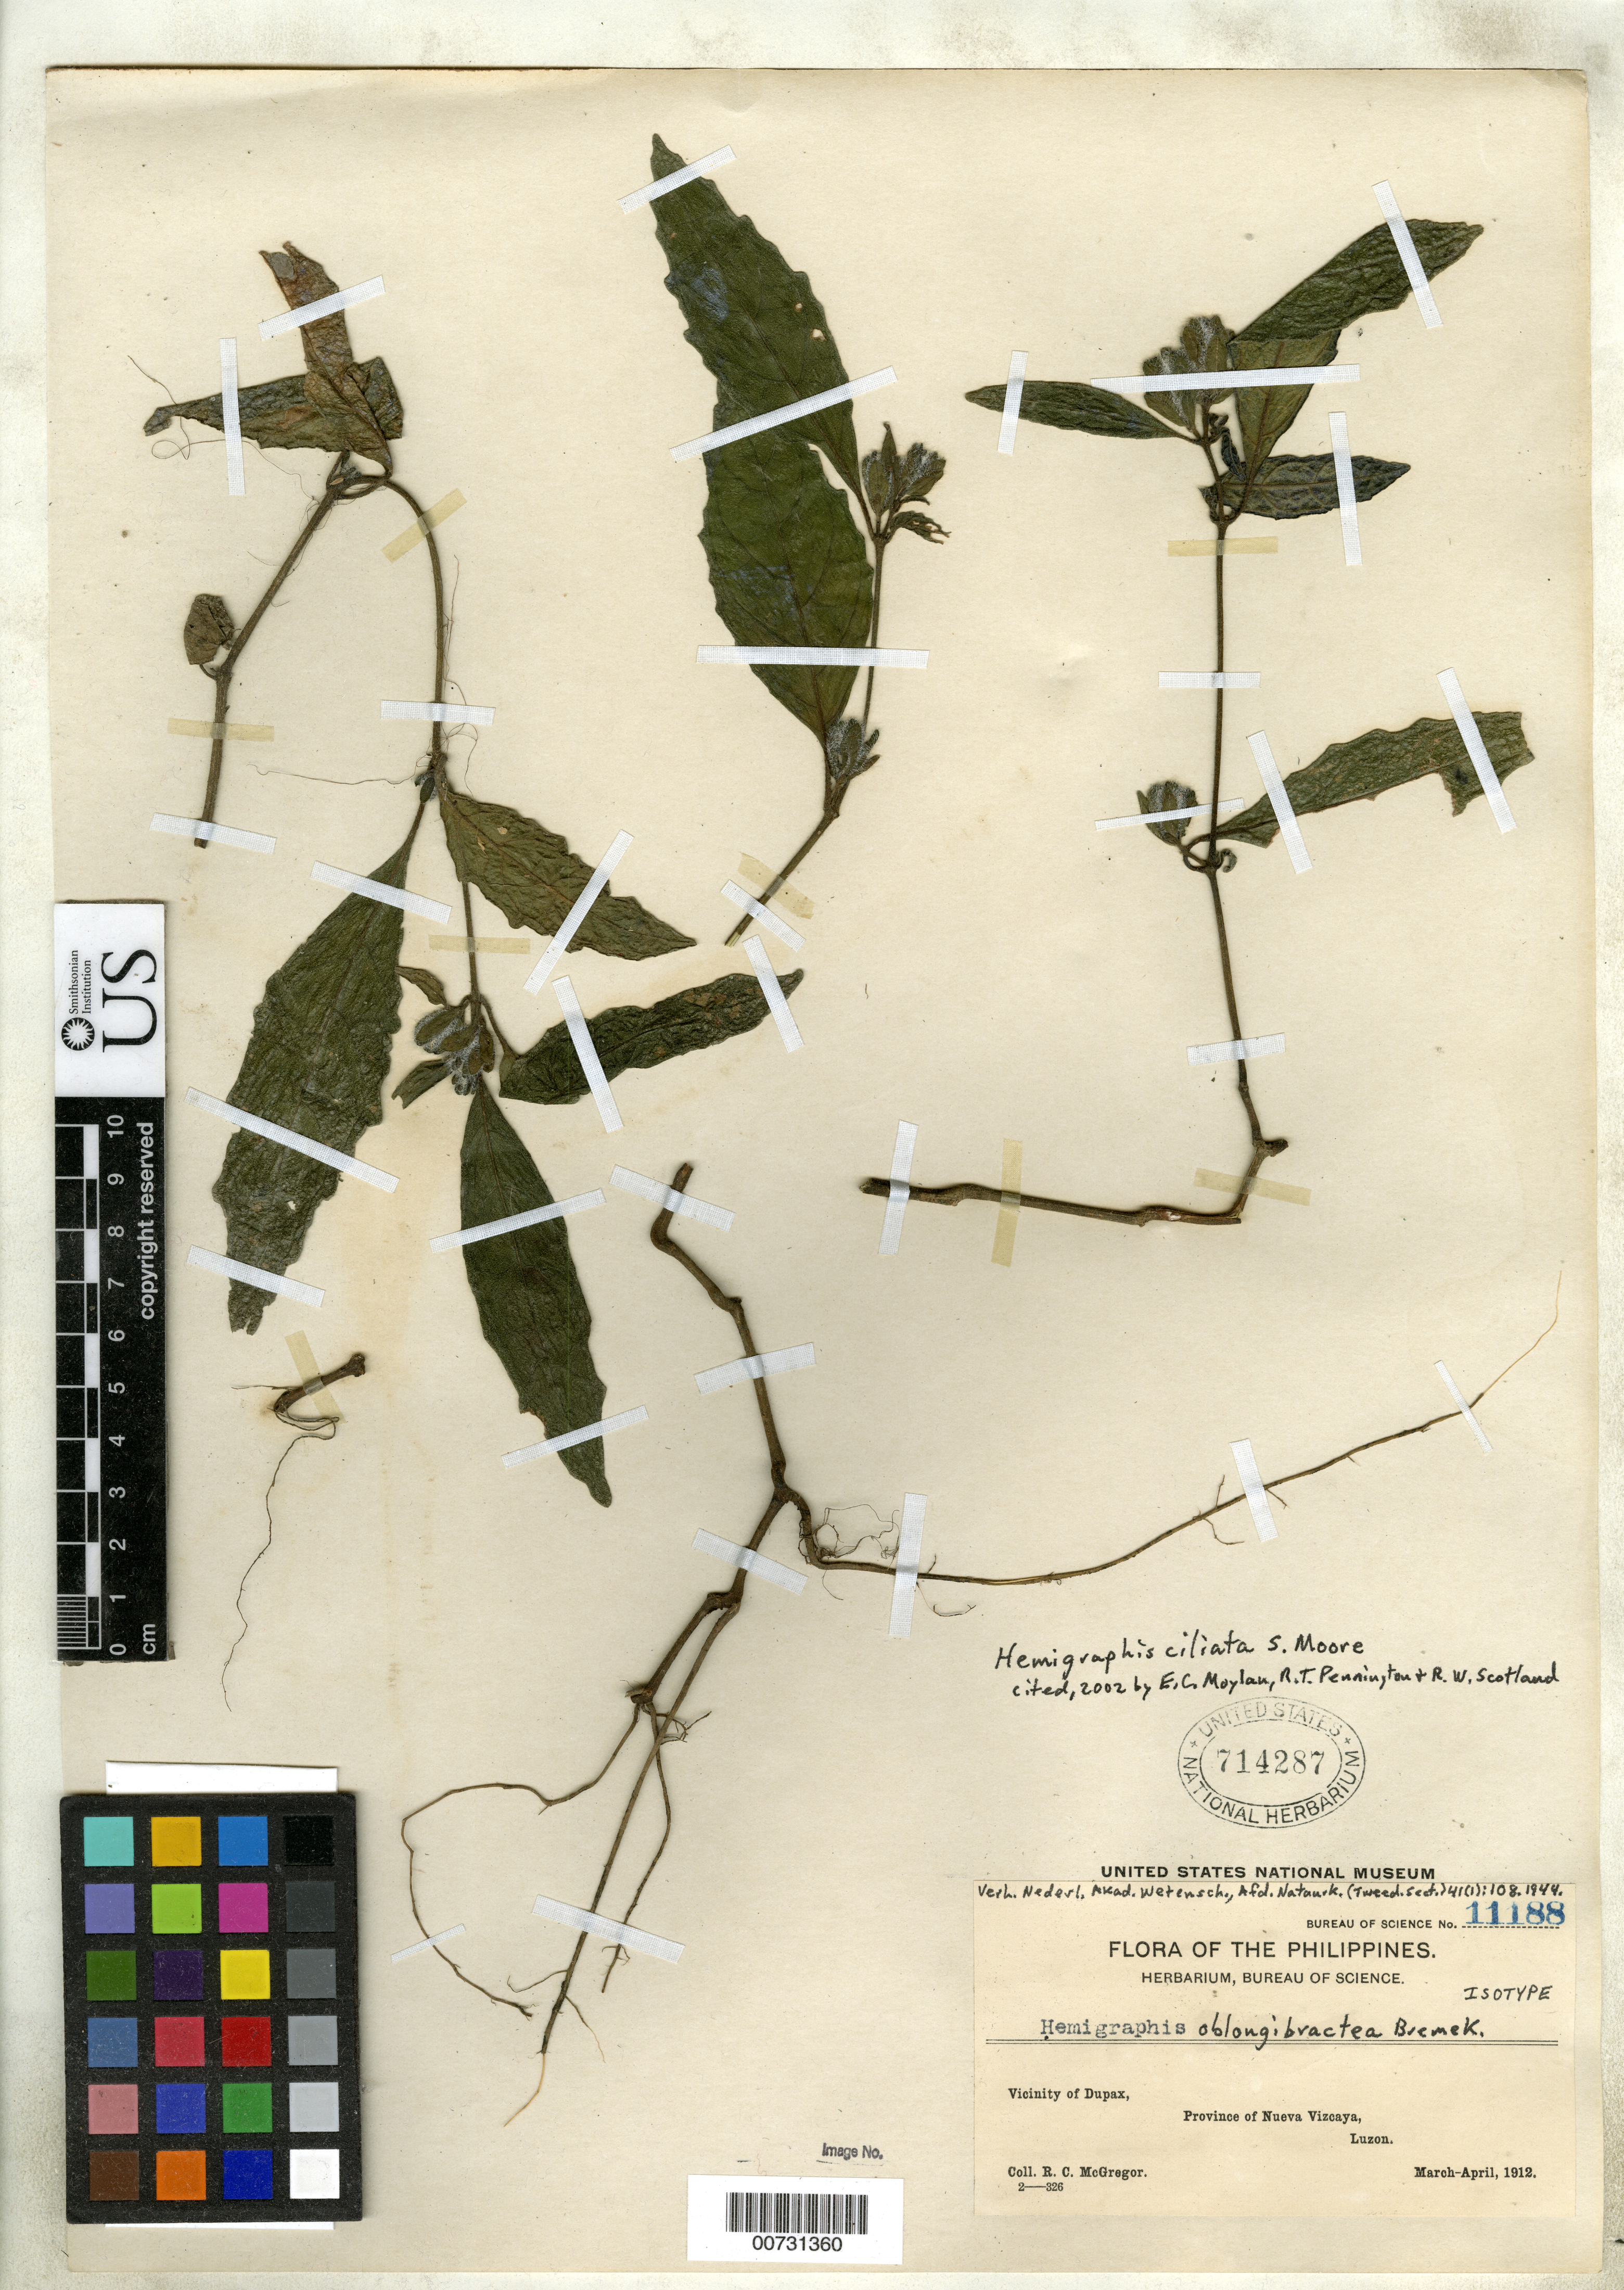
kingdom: Plantae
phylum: Tracheophyta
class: Magnoliopsida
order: Lamiales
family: Acanthaceae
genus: Hemigraphis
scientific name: Hemigraphis oblongibractea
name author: Bremek.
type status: Isotype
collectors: R. C. McGregor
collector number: Bur. Sci. 11188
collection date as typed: Mar 1912 to Apr 1912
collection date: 1912-03/1912-04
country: Philippines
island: Luzon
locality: Vicinity of Dupax, Province of Nueva Vizcaya, Luzon.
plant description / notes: Cited 2002 by E.C. Moylan, R.T. Pennington & R.W. Scotland.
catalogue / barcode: US 714287